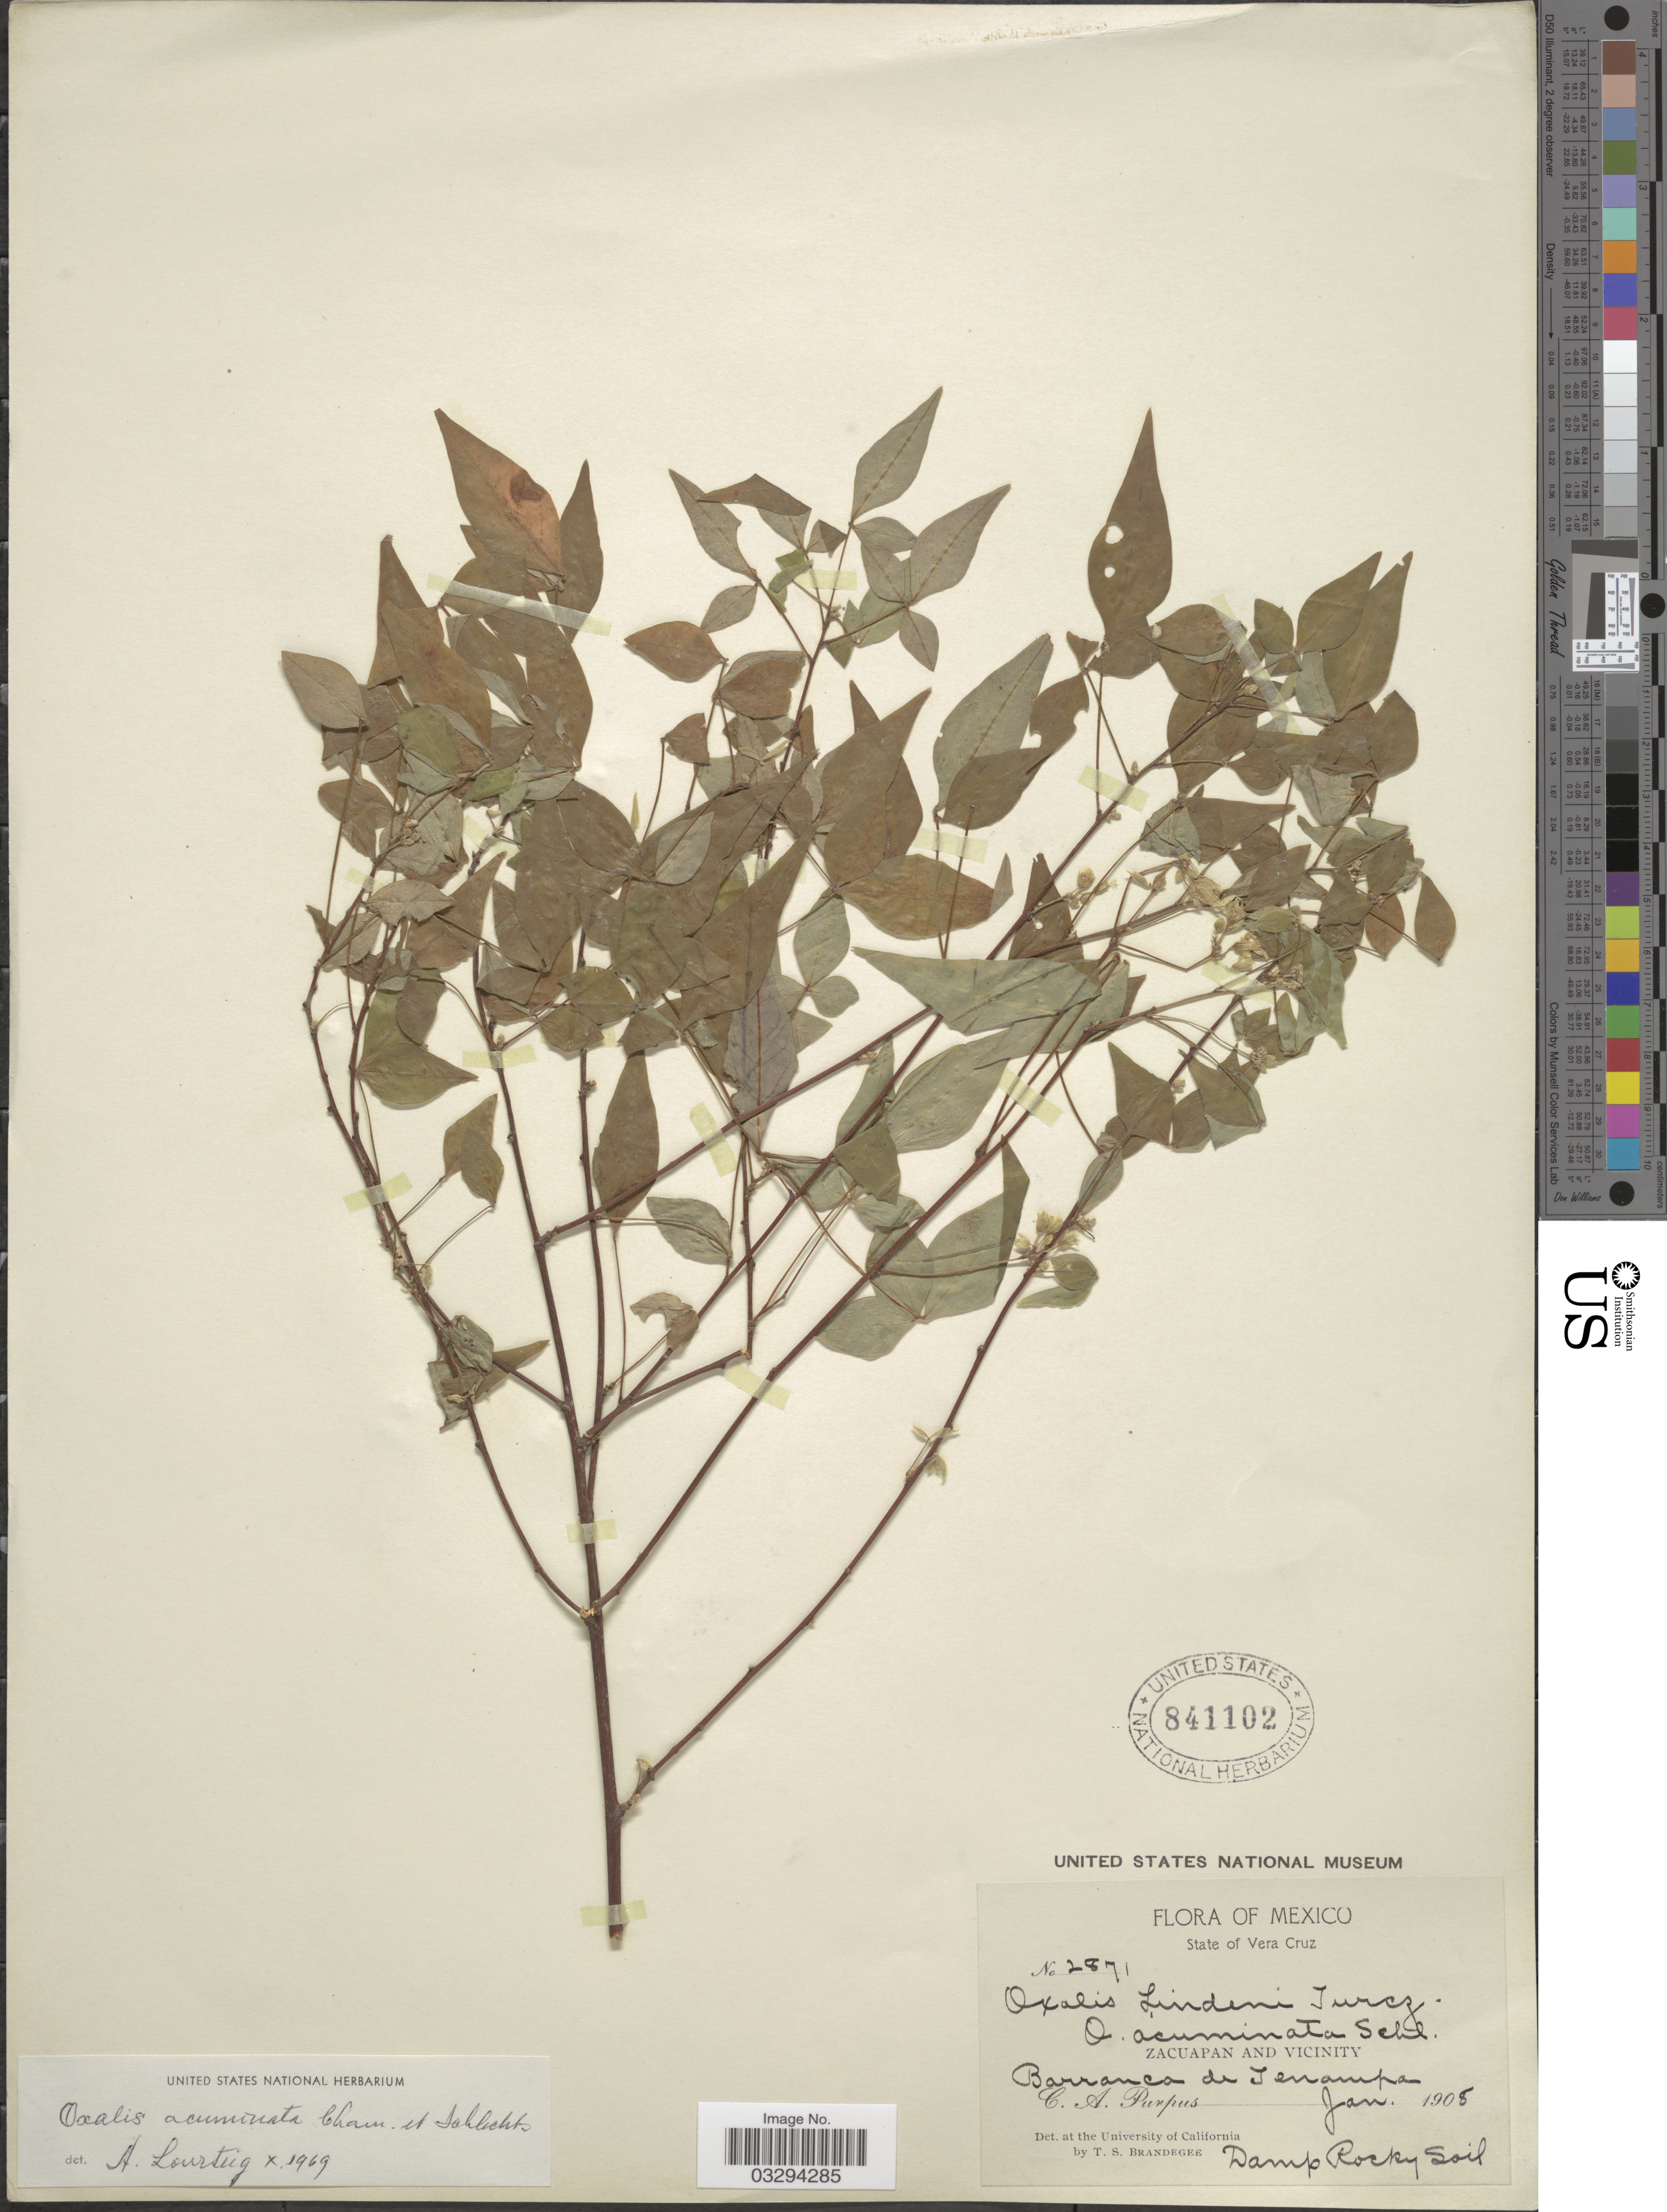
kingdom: Plantae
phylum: Tracheophyta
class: Magnoliopsida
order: Oxalidales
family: Oxalidaceae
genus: Oxalis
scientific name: Oxalis acuminata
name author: Schltdl. & Cham.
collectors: C. A. Purpus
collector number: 2871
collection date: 1908-01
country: Mexico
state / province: Veracruz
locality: Zacuapan and Vicinity. Barranca de Tenampa.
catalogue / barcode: US 841102